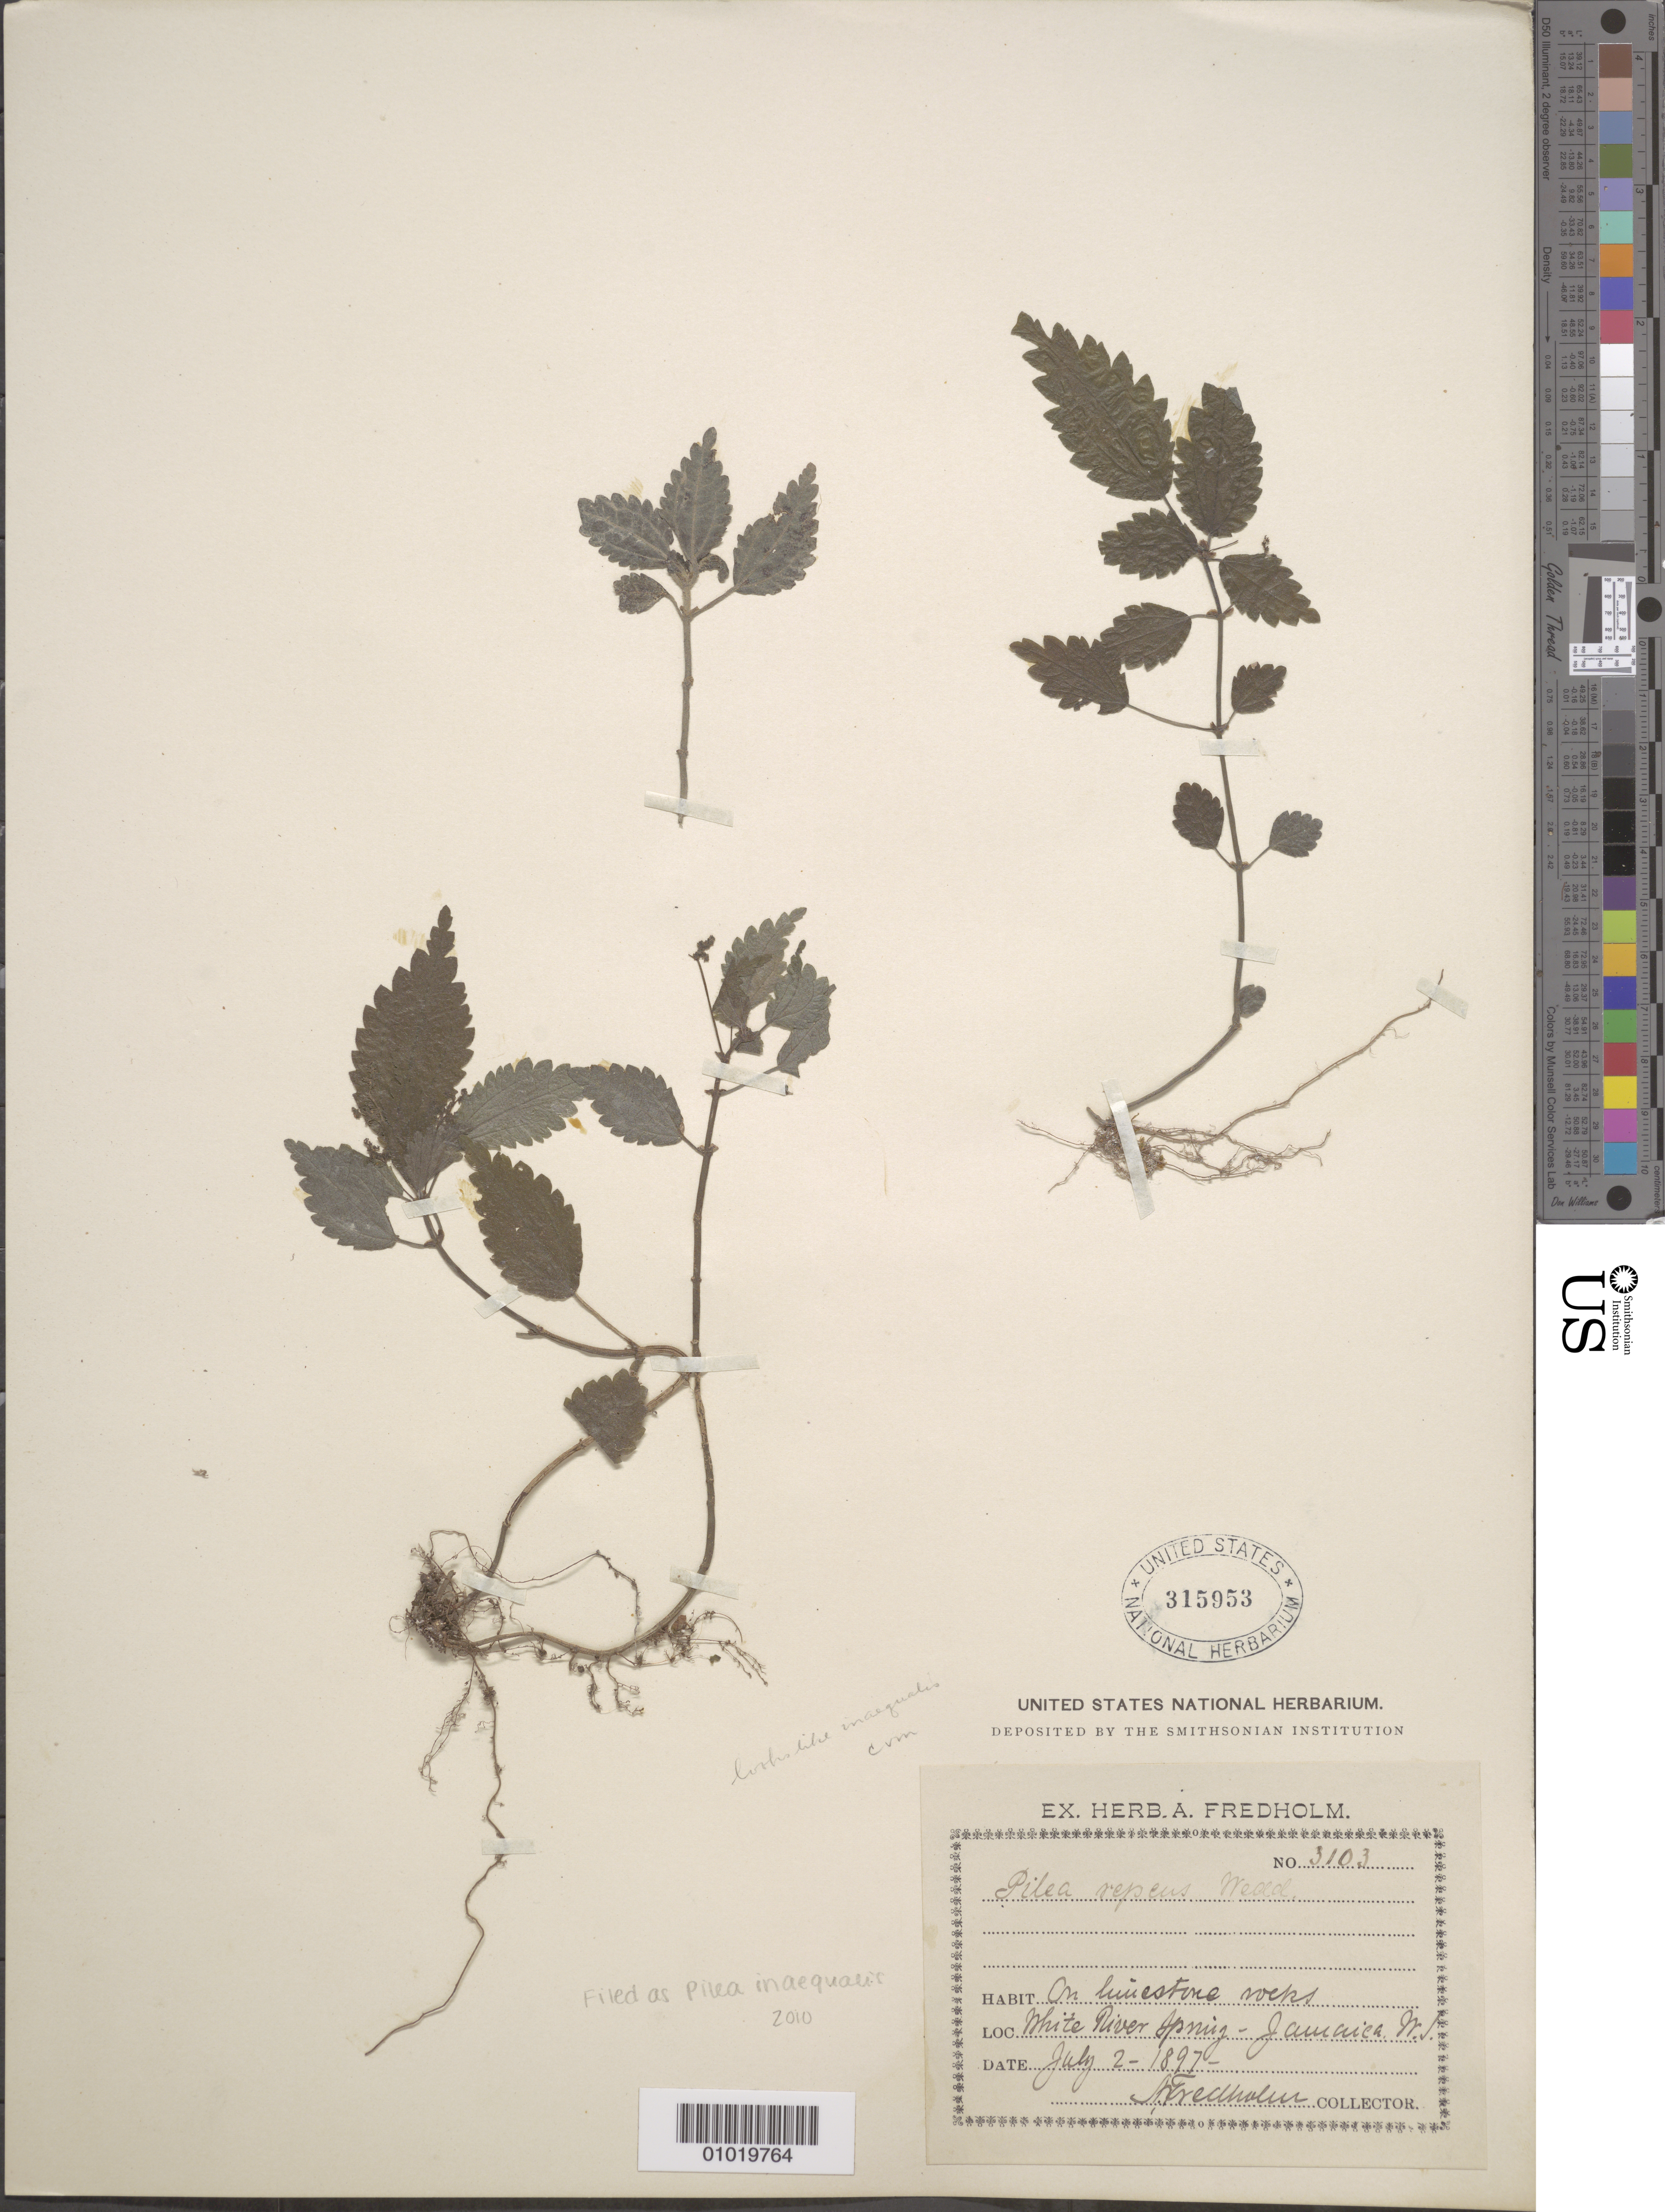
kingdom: Plantae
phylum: Tracheophyta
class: Magnoliopsida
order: Rosales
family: Urticaceae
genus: Pilea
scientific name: Pilea inaequalis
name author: (Juss. ex Poir.) Wedd.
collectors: A. Fredholm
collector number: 3103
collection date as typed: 02 Jul 1897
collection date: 1897-07-02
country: Jamaica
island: Jamaica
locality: White River Spring, Jamaica. On limestone rocks.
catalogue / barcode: US 315953